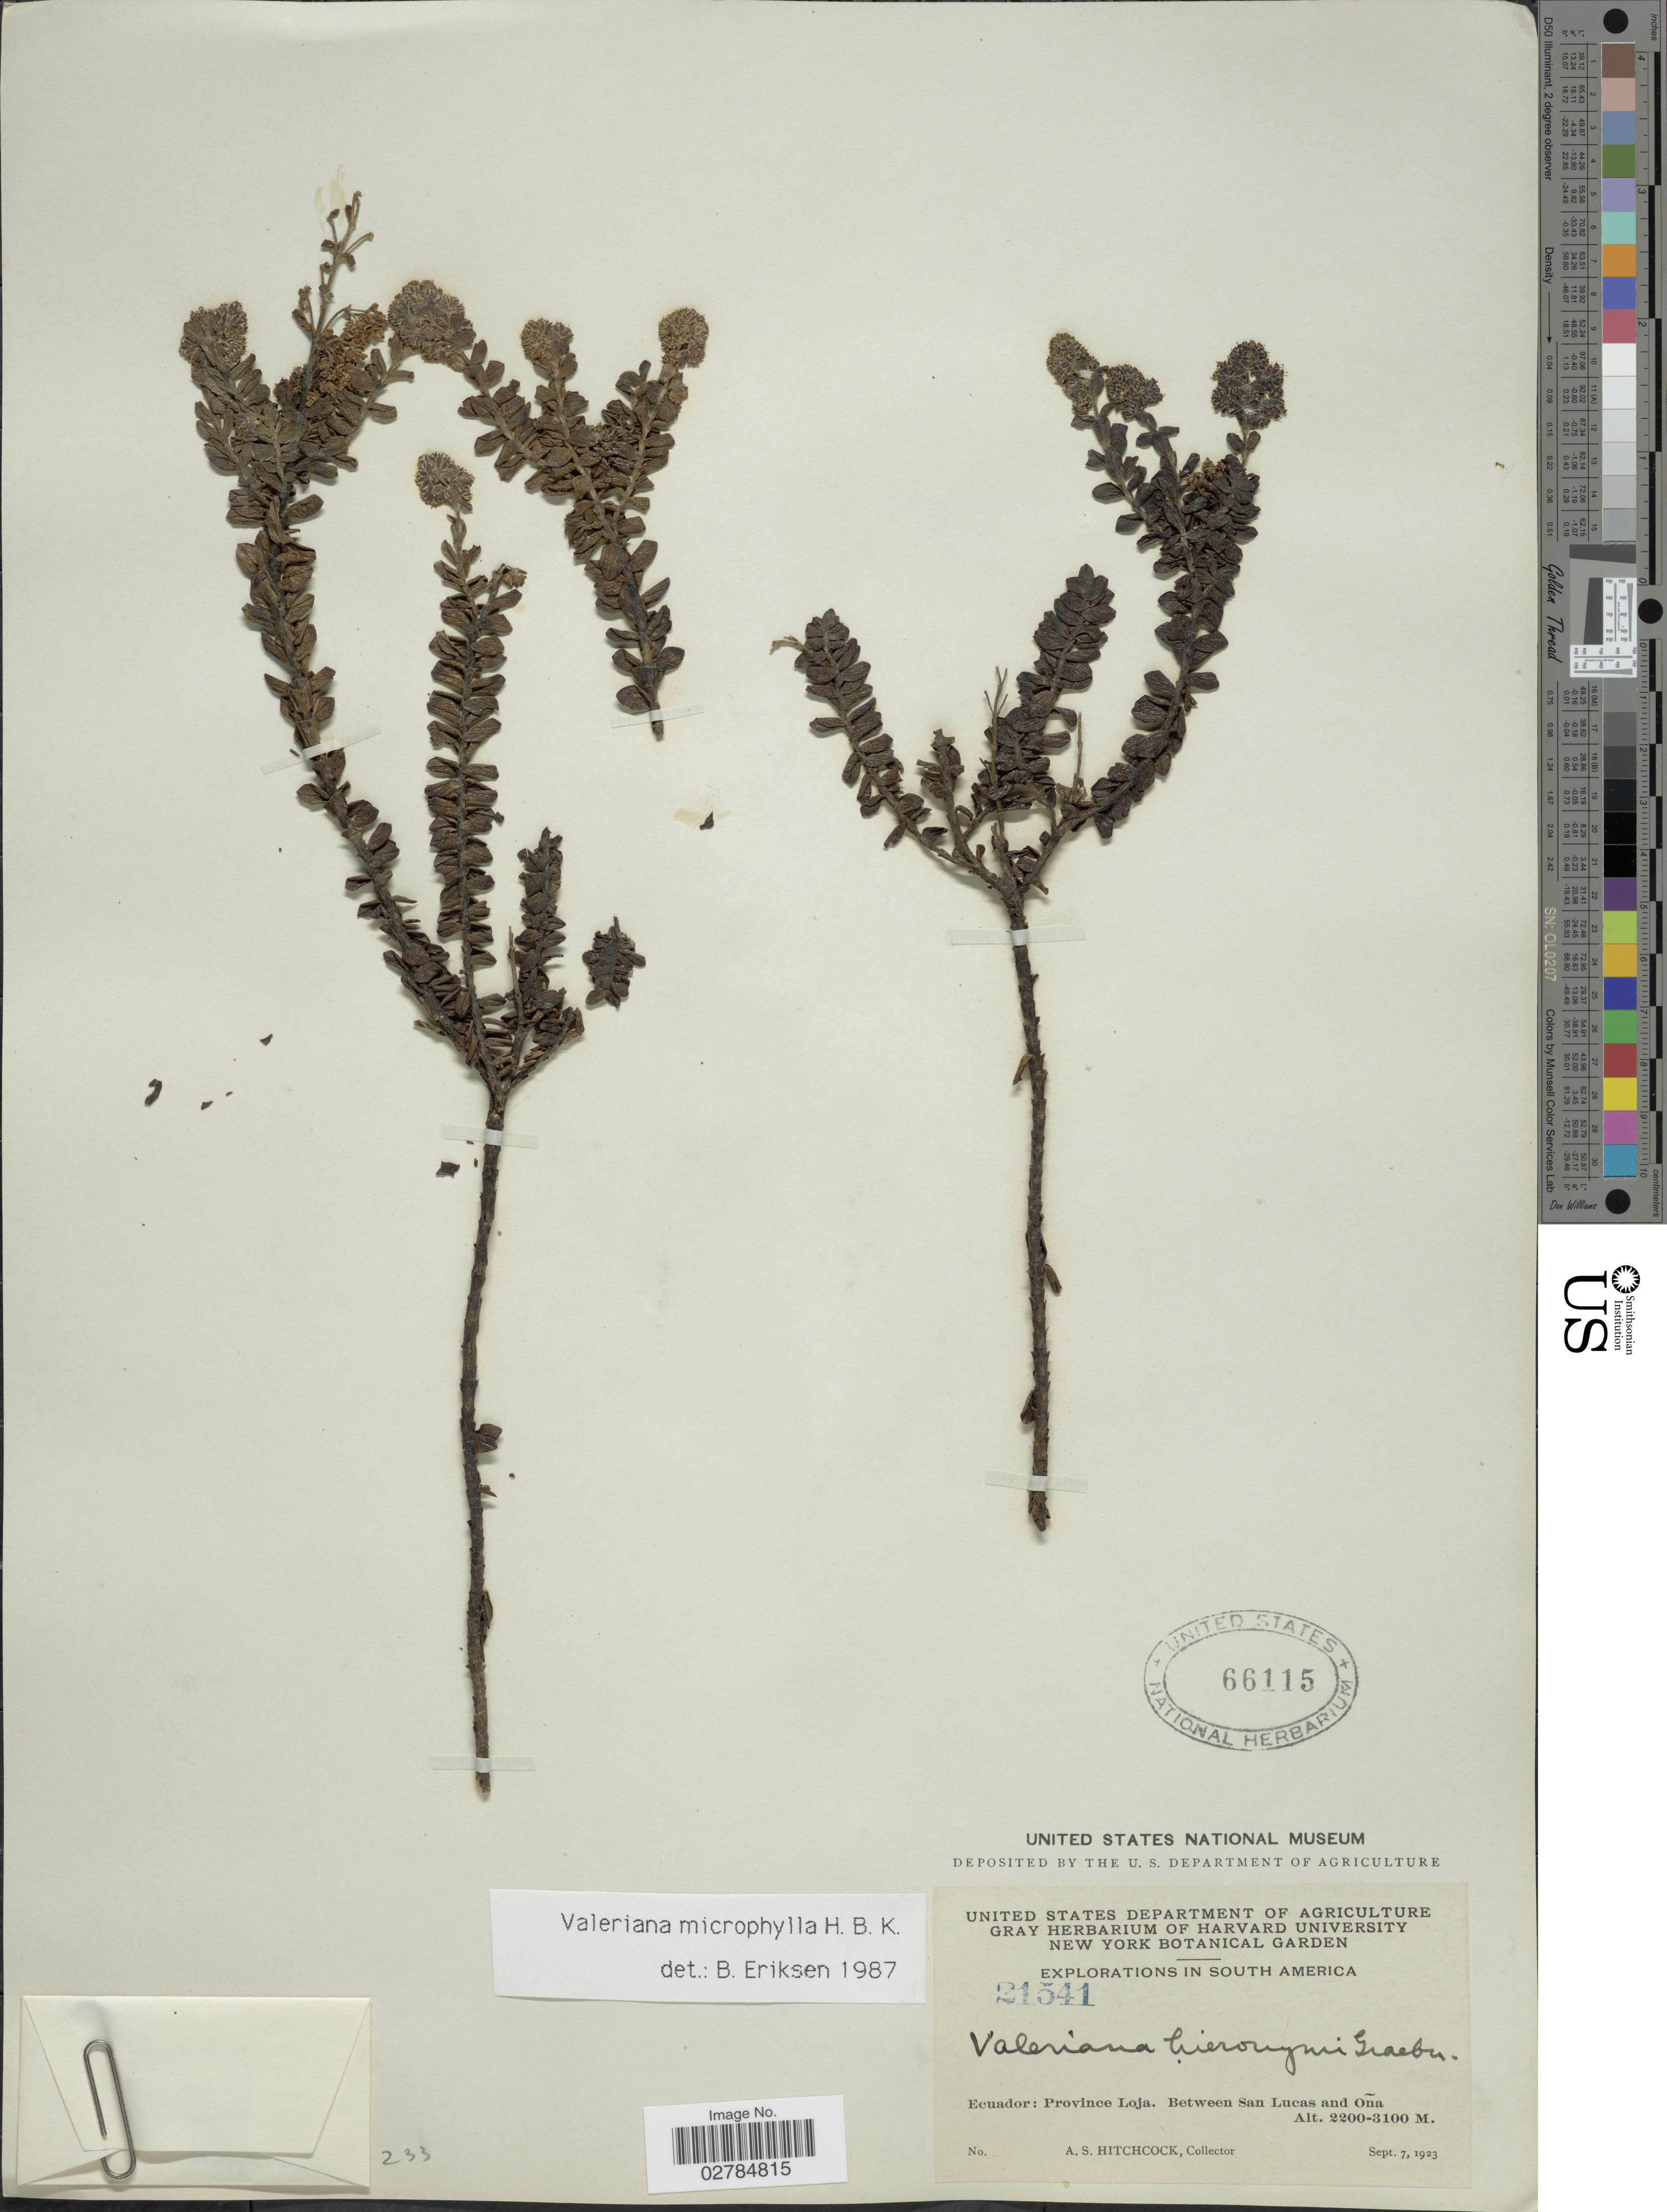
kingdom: Plantae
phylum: Tracheophyta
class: Magnoliopsida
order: Dipsacales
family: Caprifoliaceae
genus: Valeriana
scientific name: Valeriana microphylla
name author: Kunth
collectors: A. S. Hitchcock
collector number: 21541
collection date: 1923-09-07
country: Ecuador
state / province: Loja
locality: Between San Lucas and Oña.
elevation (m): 2200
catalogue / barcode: US 66115